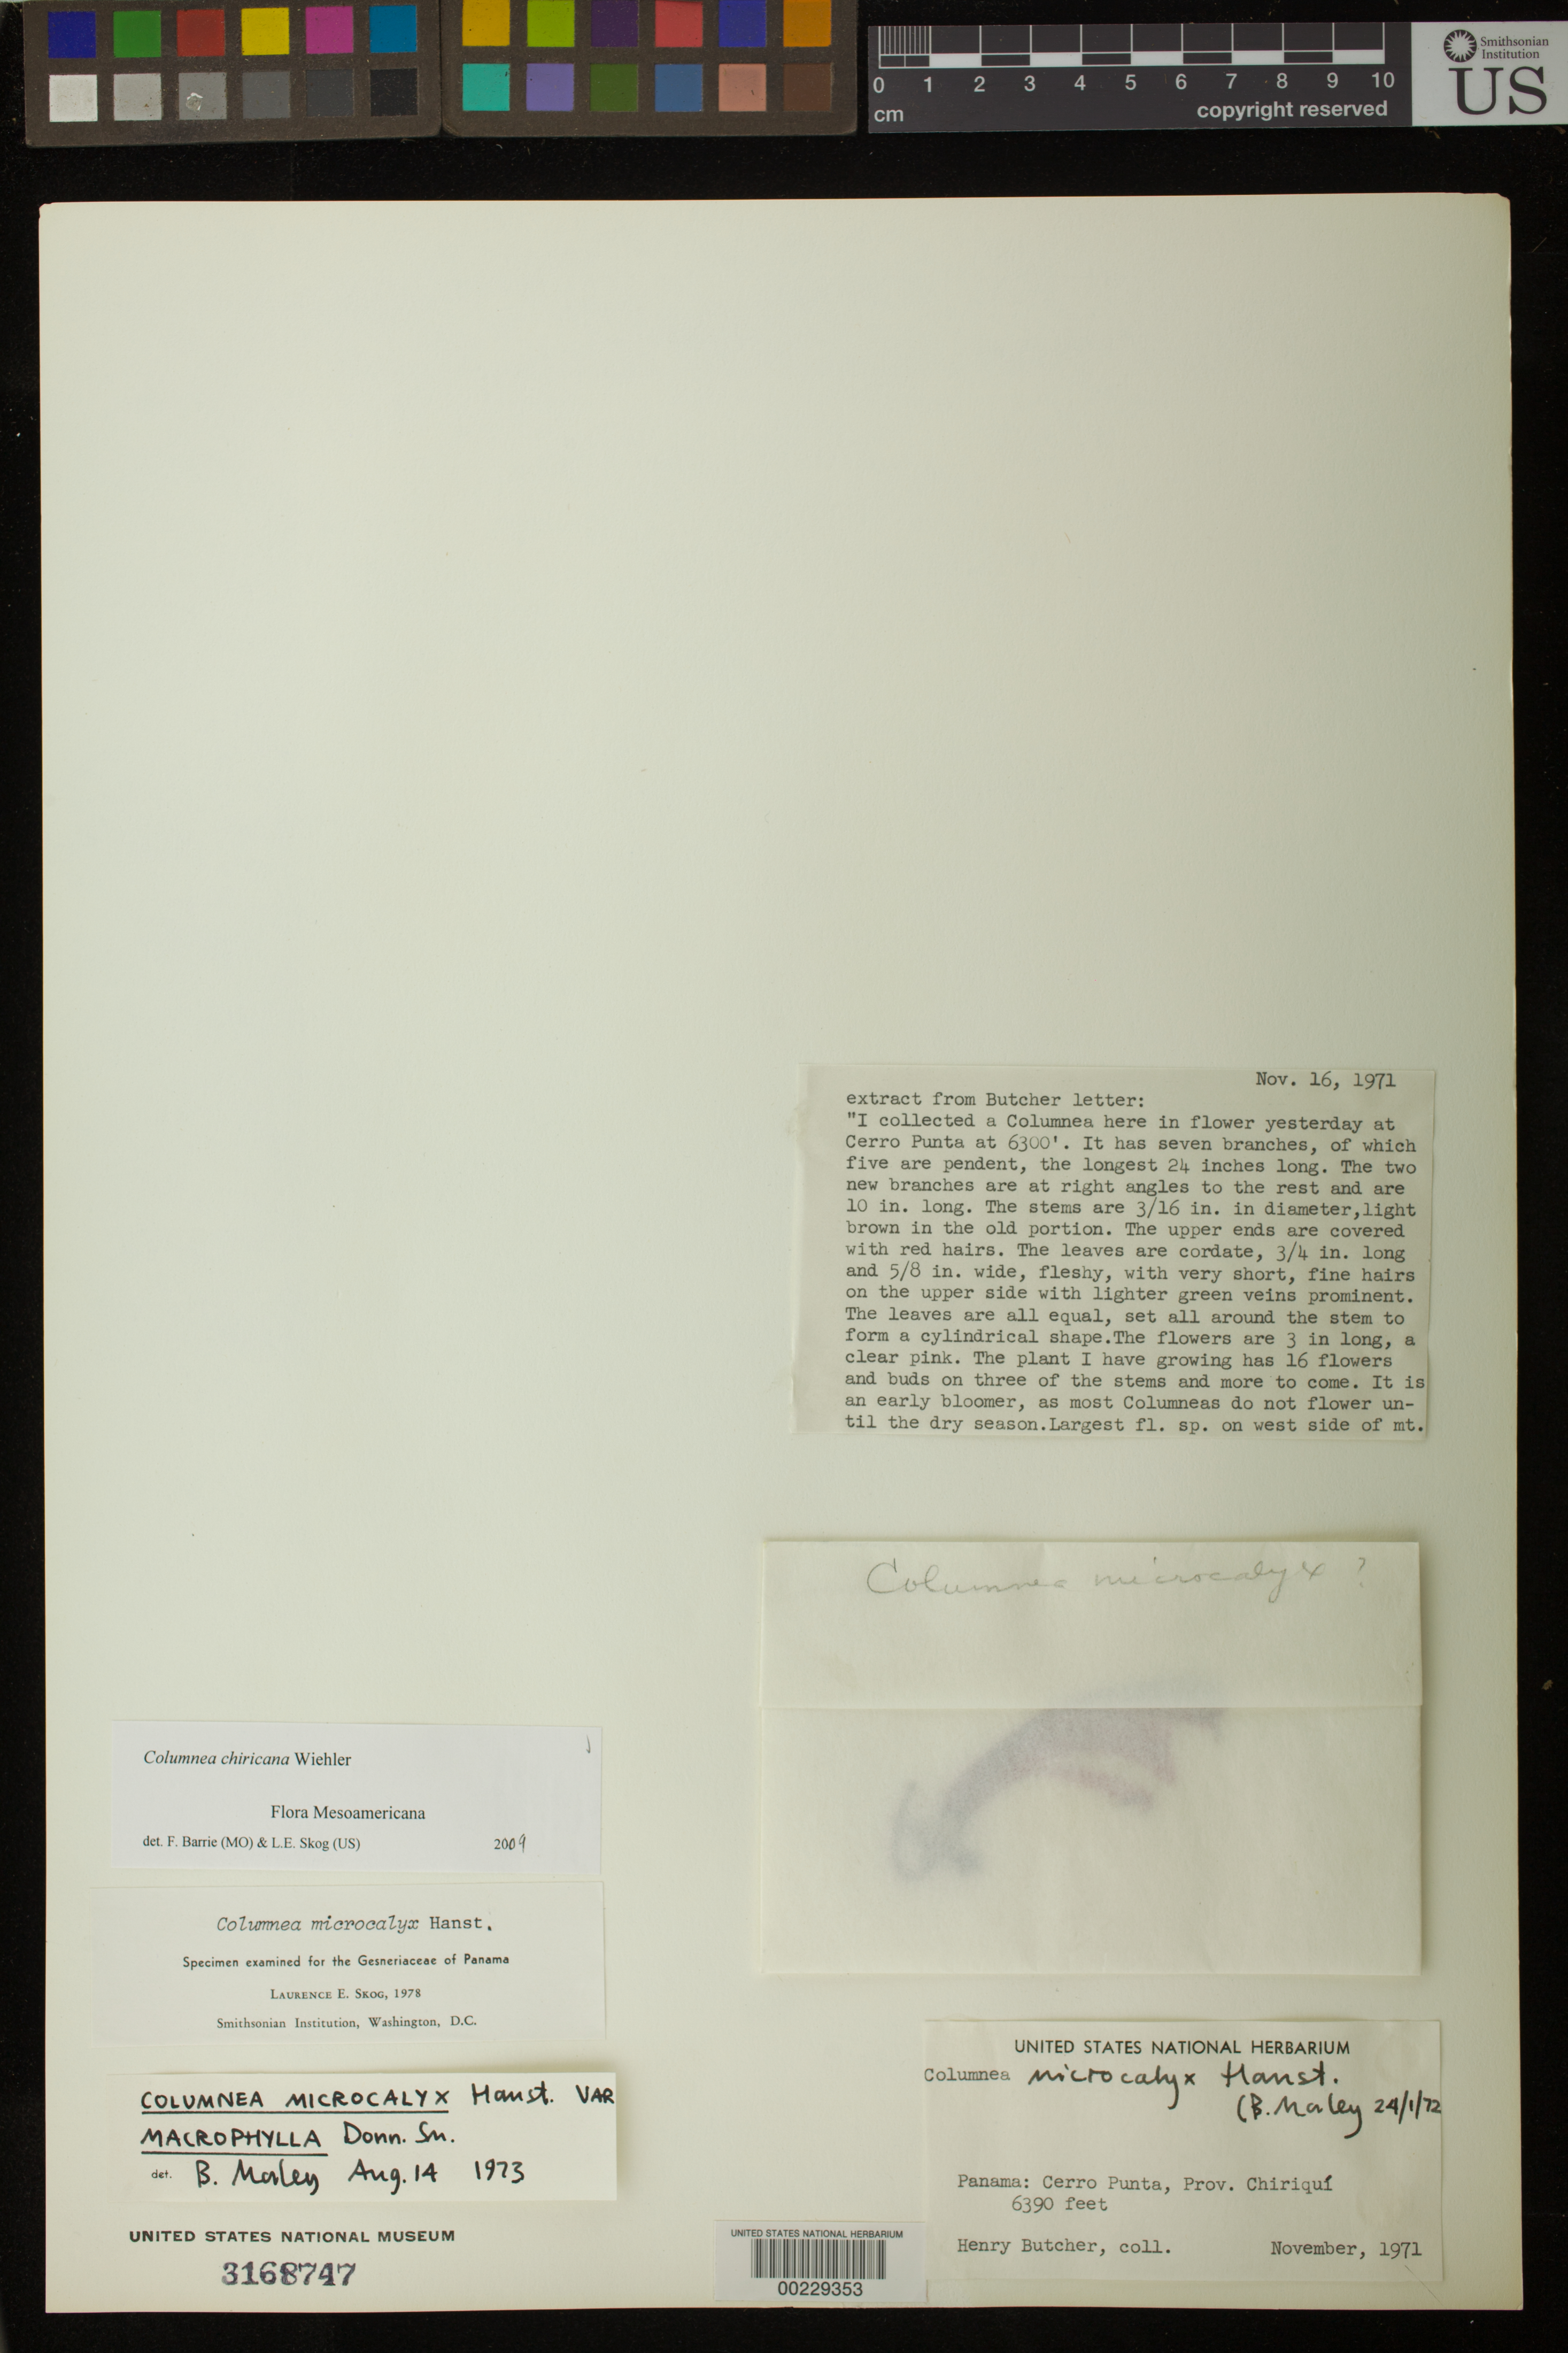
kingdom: Plantae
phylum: Tracheophyta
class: Magnoliopsida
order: Lamiales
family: Gesneriaceae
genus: Columnea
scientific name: Columnea chiricana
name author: Wiehler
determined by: Barrie, F. R.; Skog, Laurence E.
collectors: H. Butcher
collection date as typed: Nov 1971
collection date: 1971-11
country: Panama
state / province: Chiriquí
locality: Cerro Punta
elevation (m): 1948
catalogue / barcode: US 3168747